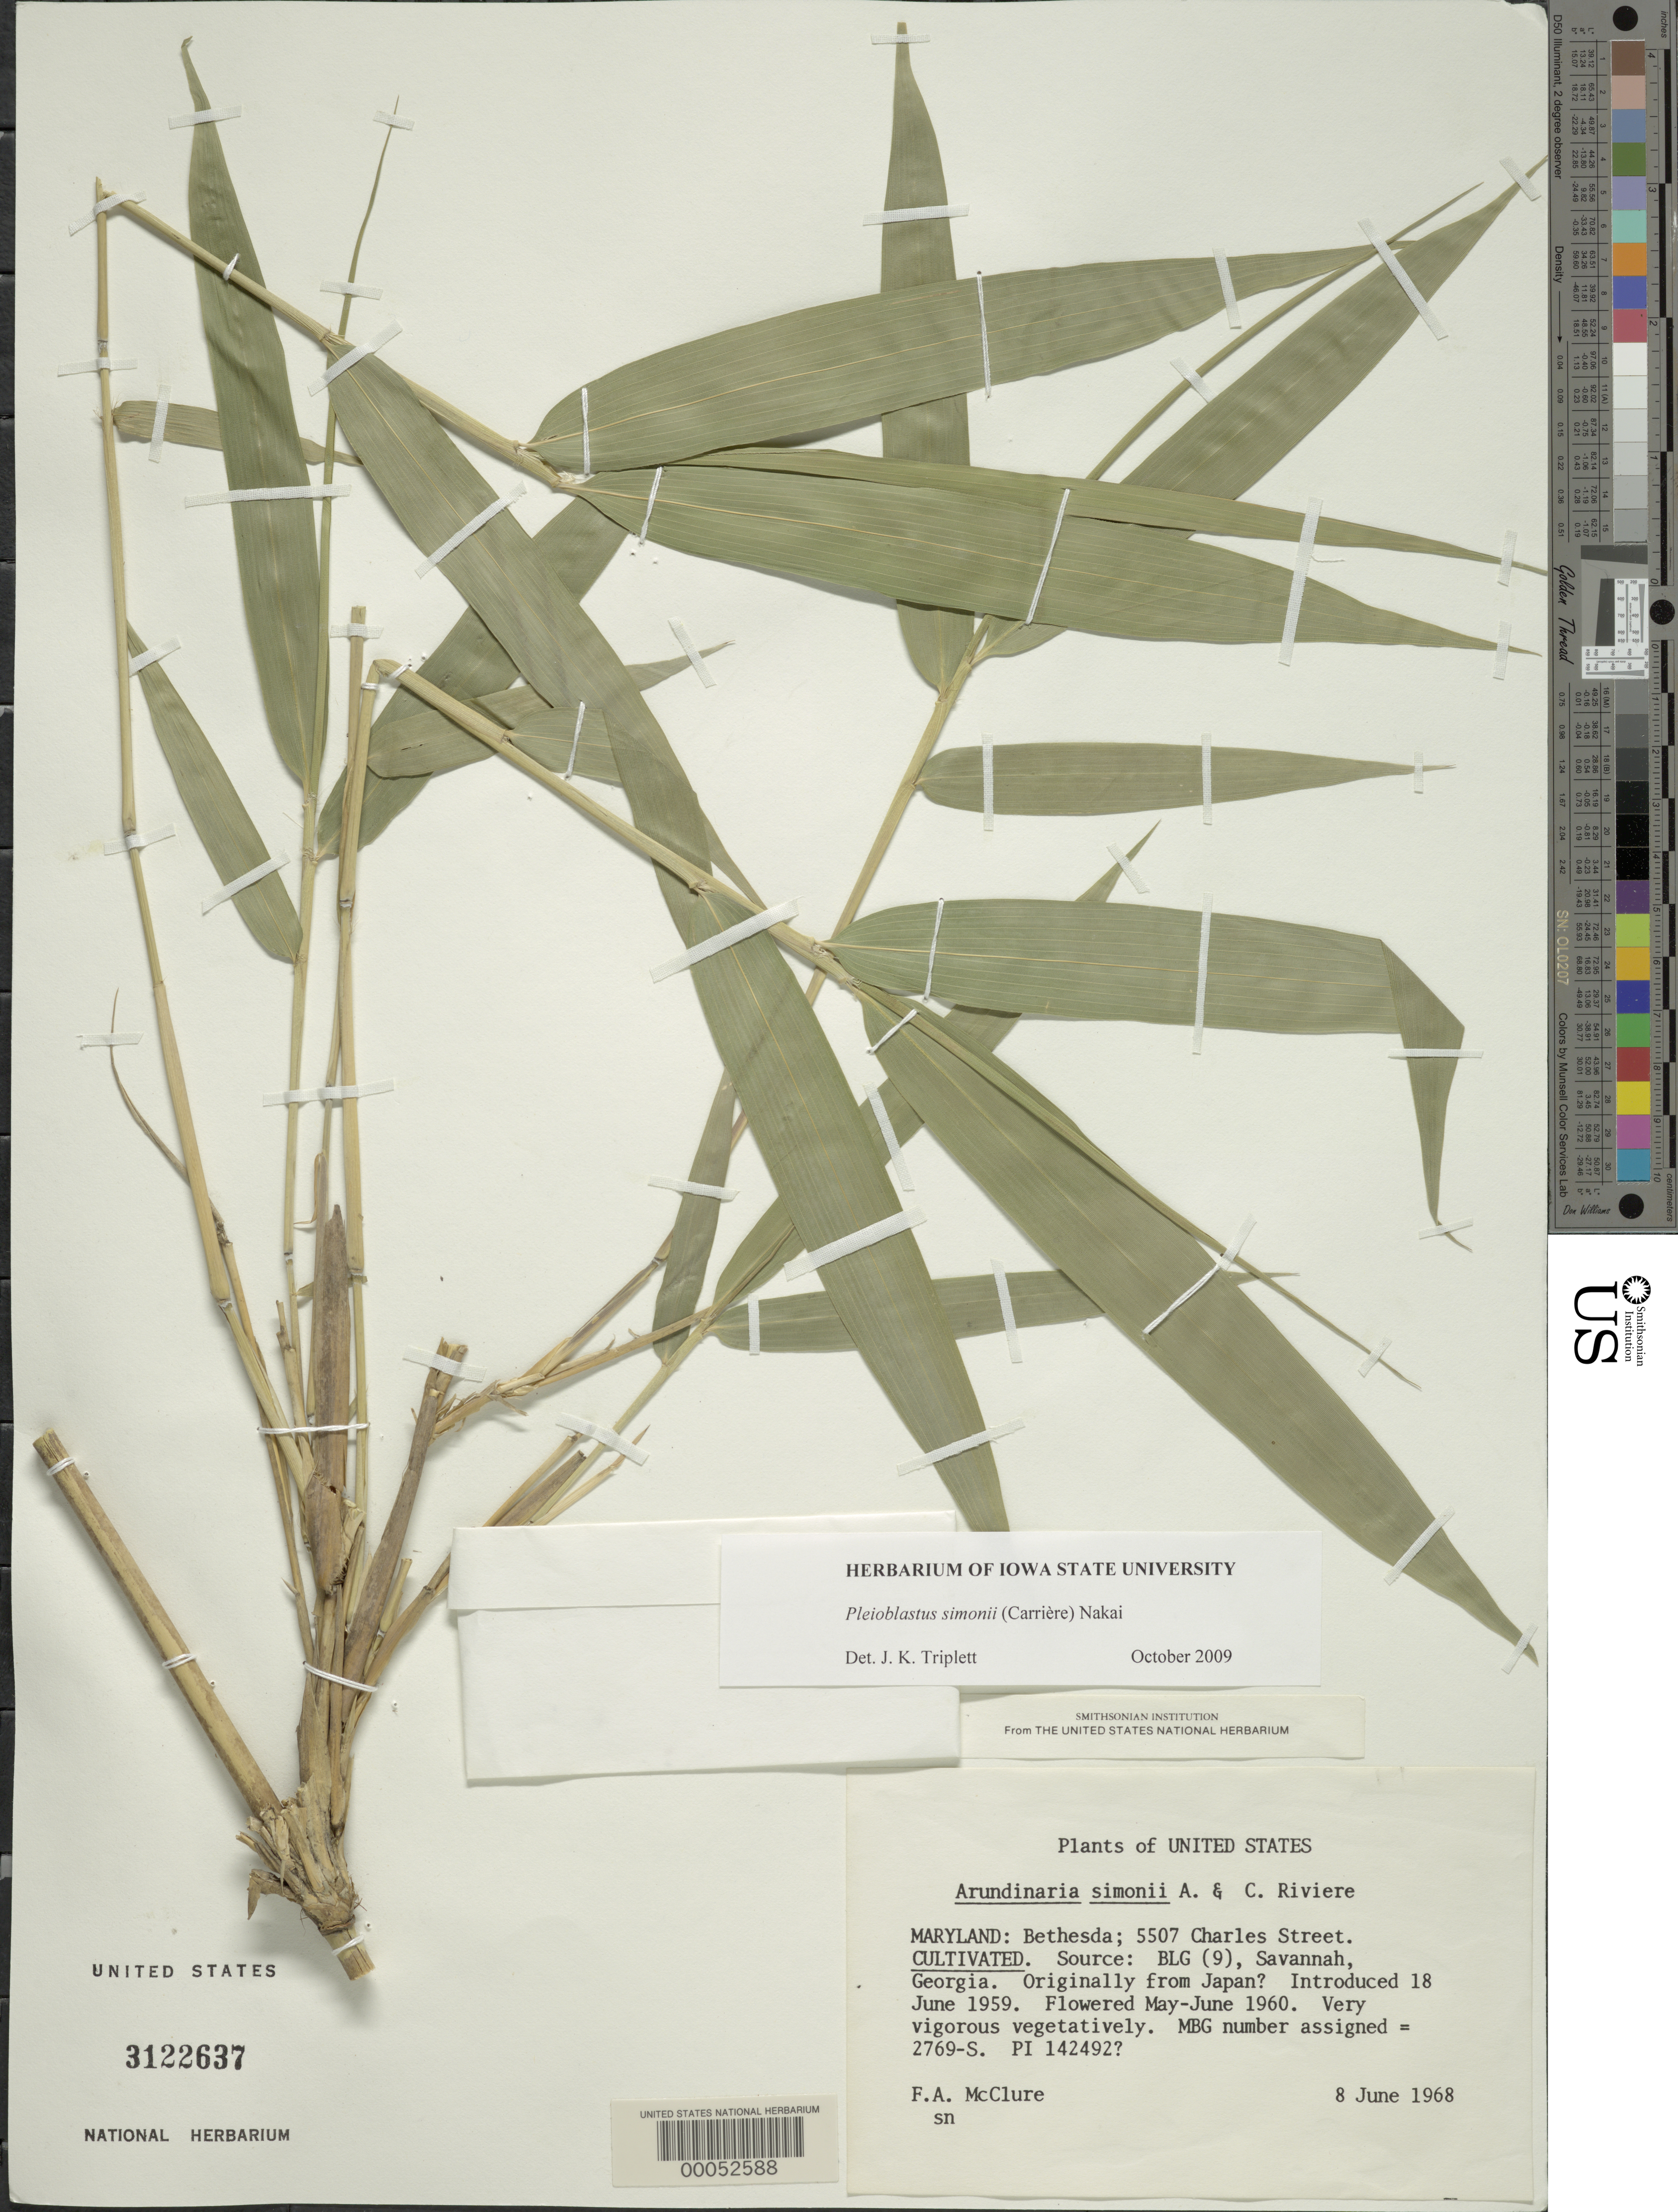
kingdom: Plantae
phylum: Tracheophyta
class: Liliopsida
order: Poales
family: Poaceae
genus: Pleioblastus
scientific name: Pleioblastus simonii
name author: (Carrière) Nakai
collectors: F. A. McClure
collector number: MBG 2769-S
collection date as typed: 08 Jun 1968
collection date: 1968-06-08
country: United States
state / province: Maryland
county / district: Montgomery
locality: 5507 Charles Street, Bethesda (McClure's garden)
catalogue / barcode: US 3122637